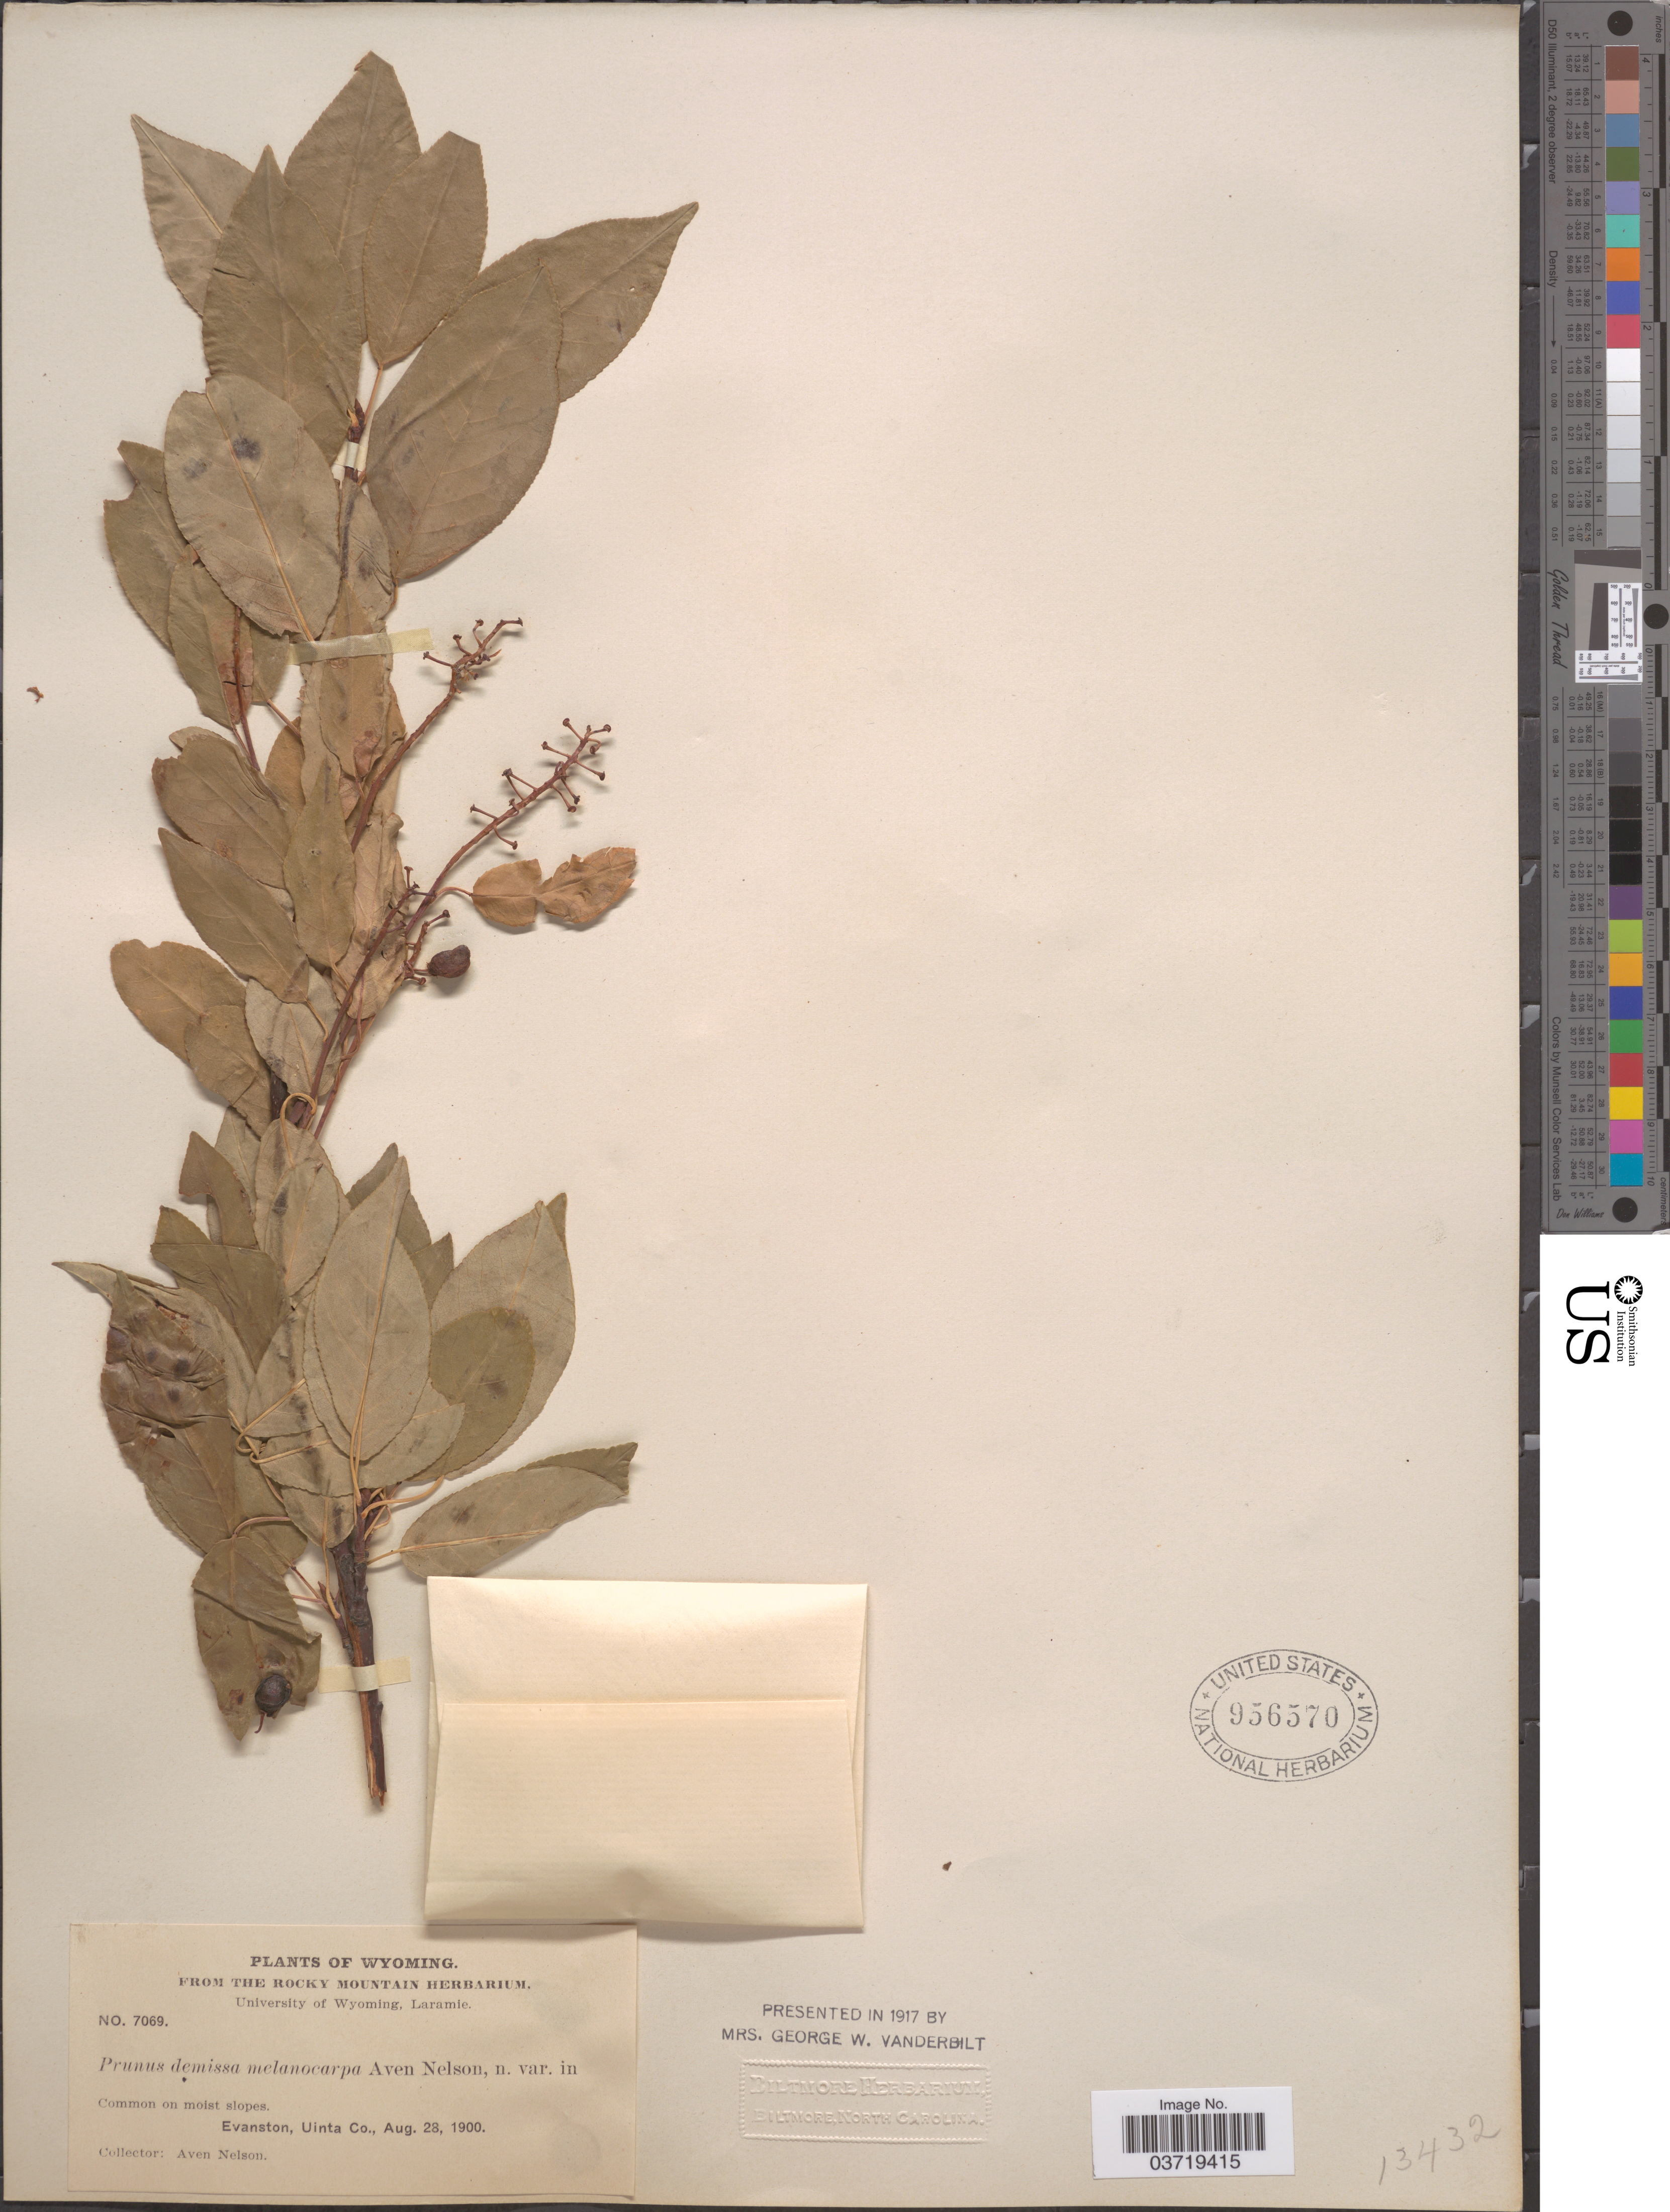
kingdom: Plantae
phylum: Tracheophyta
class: Magnoliopsida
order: Rosales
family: Rosaceae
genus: Prunus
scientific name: Prunus virginiana var. demissa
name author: (Nutt.) Torr.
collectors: A. Nelson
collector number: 7069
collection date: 1900-08-28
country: United States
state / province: Wyoming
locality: Evanston, Uinta Co.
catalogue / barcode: US 956570